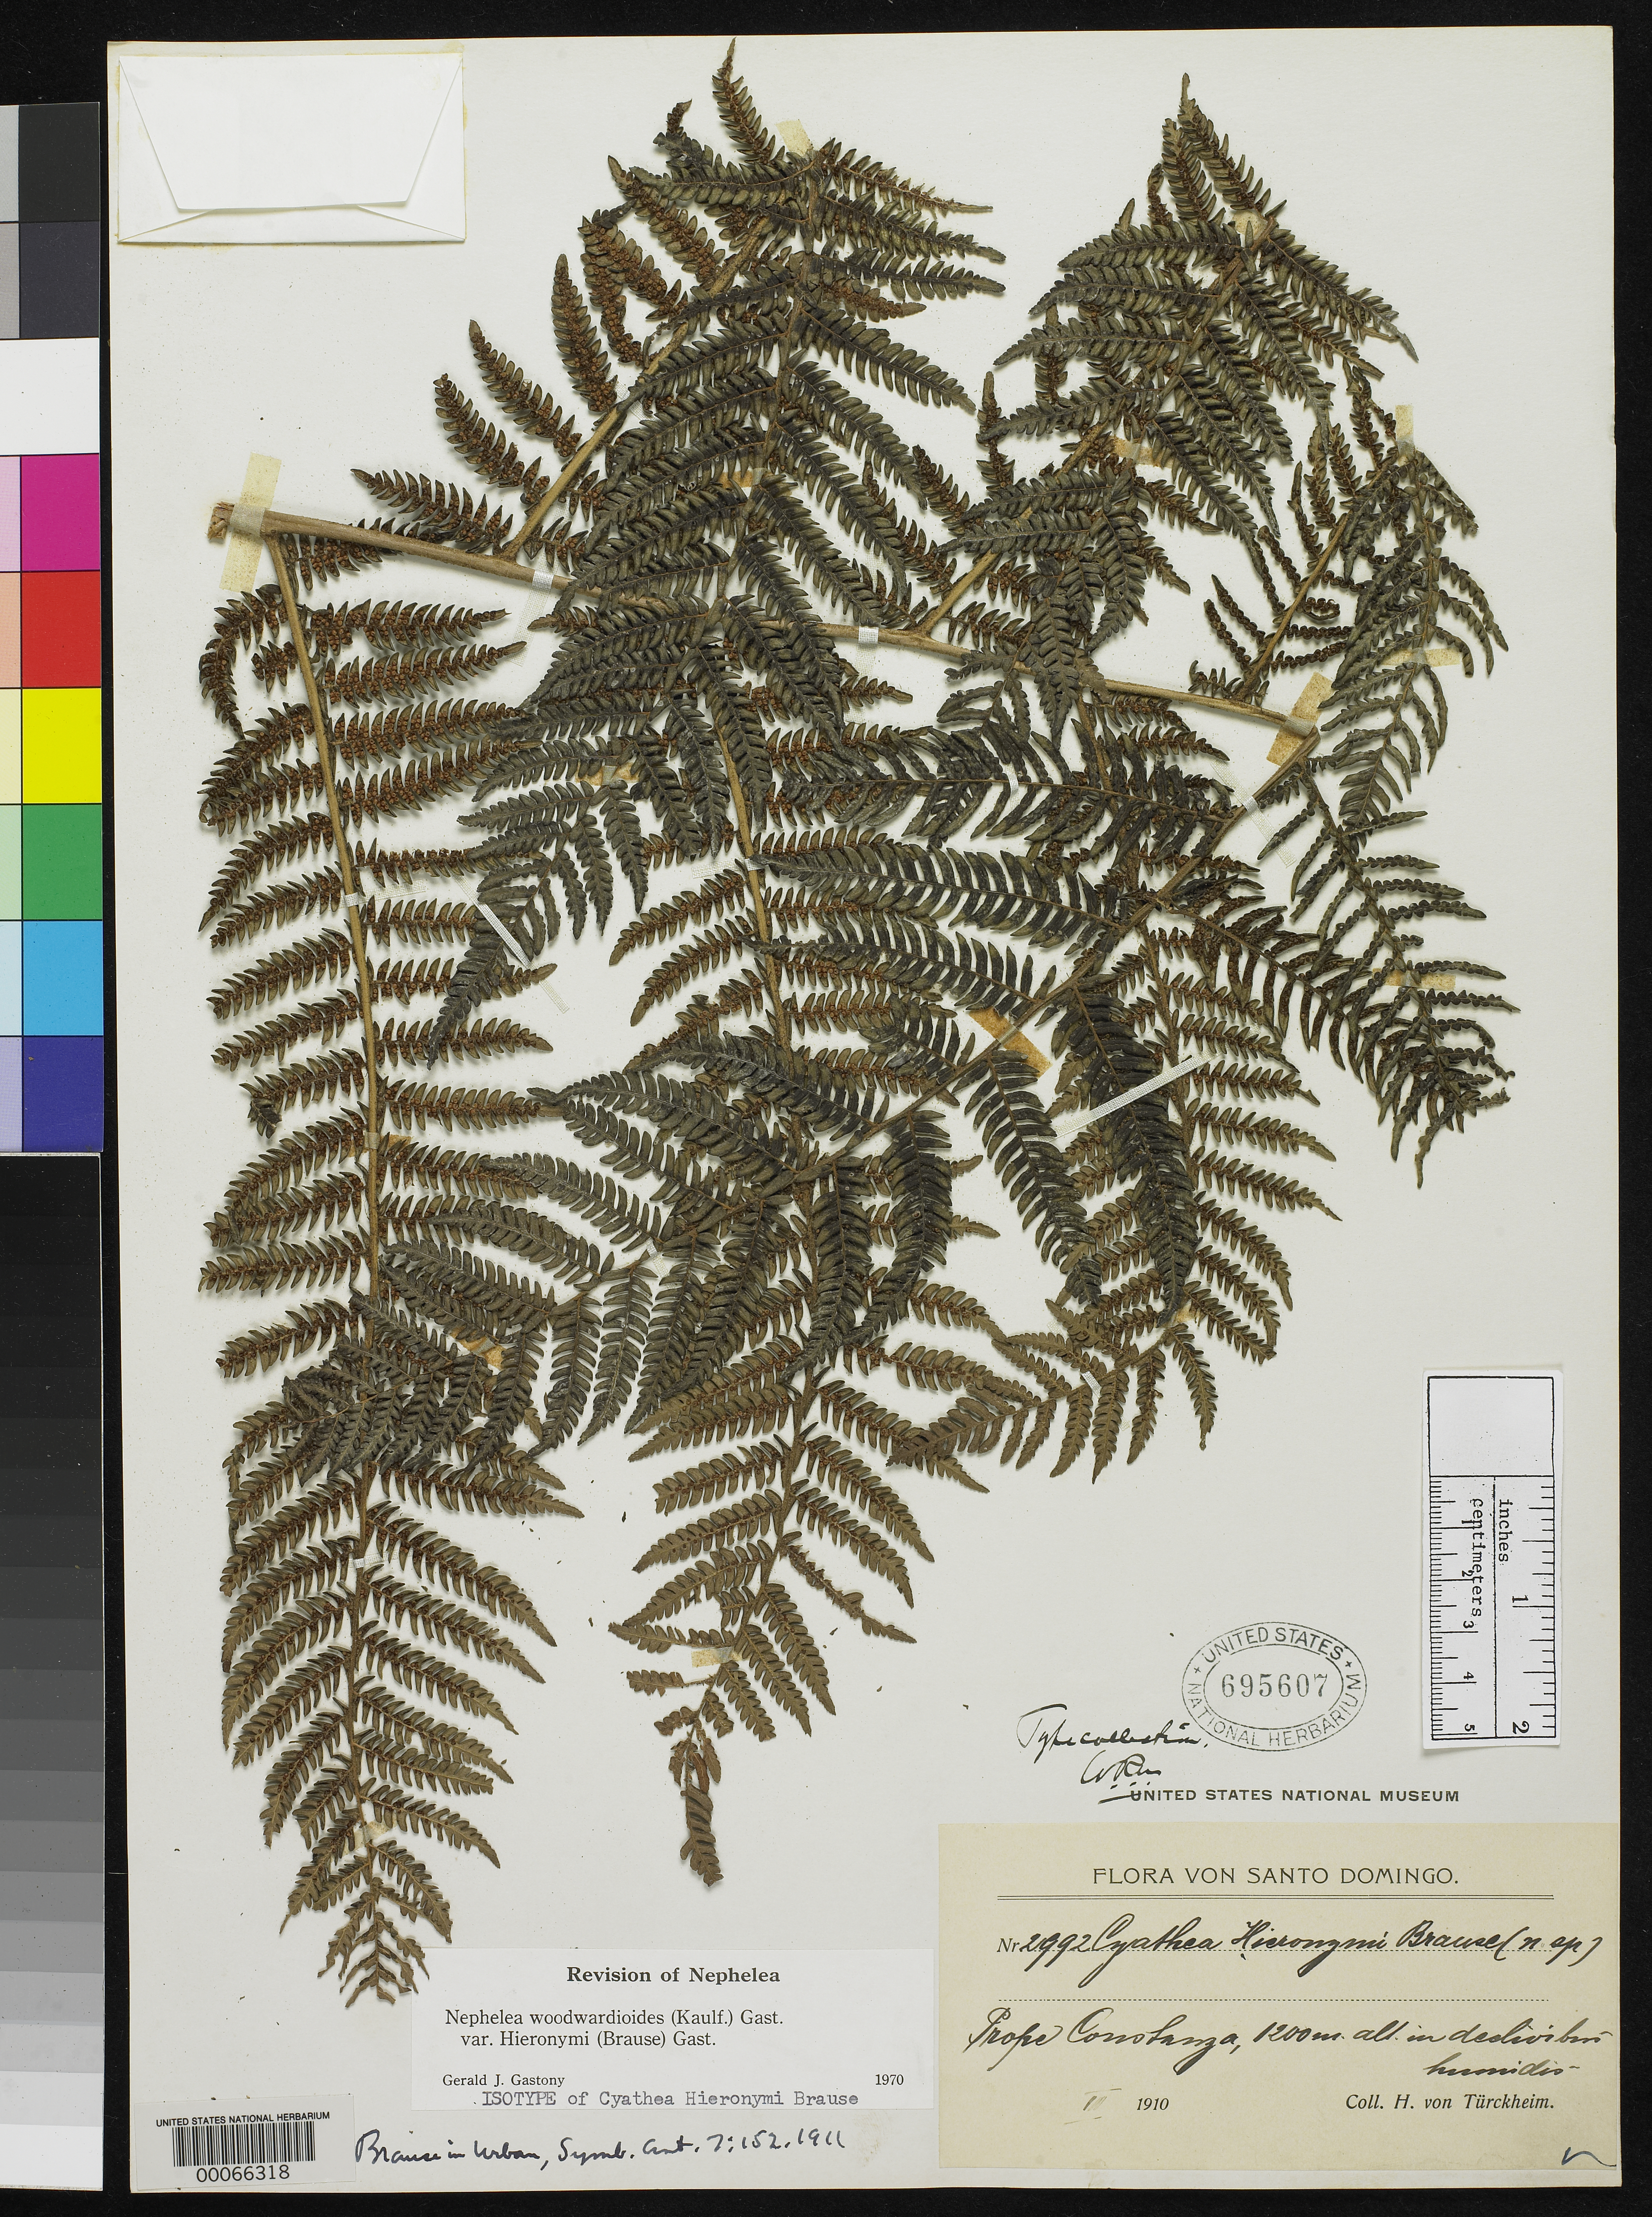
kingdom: Plantae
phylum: Tracheophyta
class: Polypodiopsida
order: Cyatheales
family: Cyatheaceae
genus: Cyathea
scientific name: Cyathea hieronymi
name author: Brause in Urb.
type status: Isotype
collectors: H. von Türckheim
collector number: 2992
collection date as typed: Mar 1910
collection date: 1910-03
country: Dominican Republic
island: Hispaniola Island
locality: Prope Constanza.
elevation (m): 1200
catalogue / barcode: US 695607